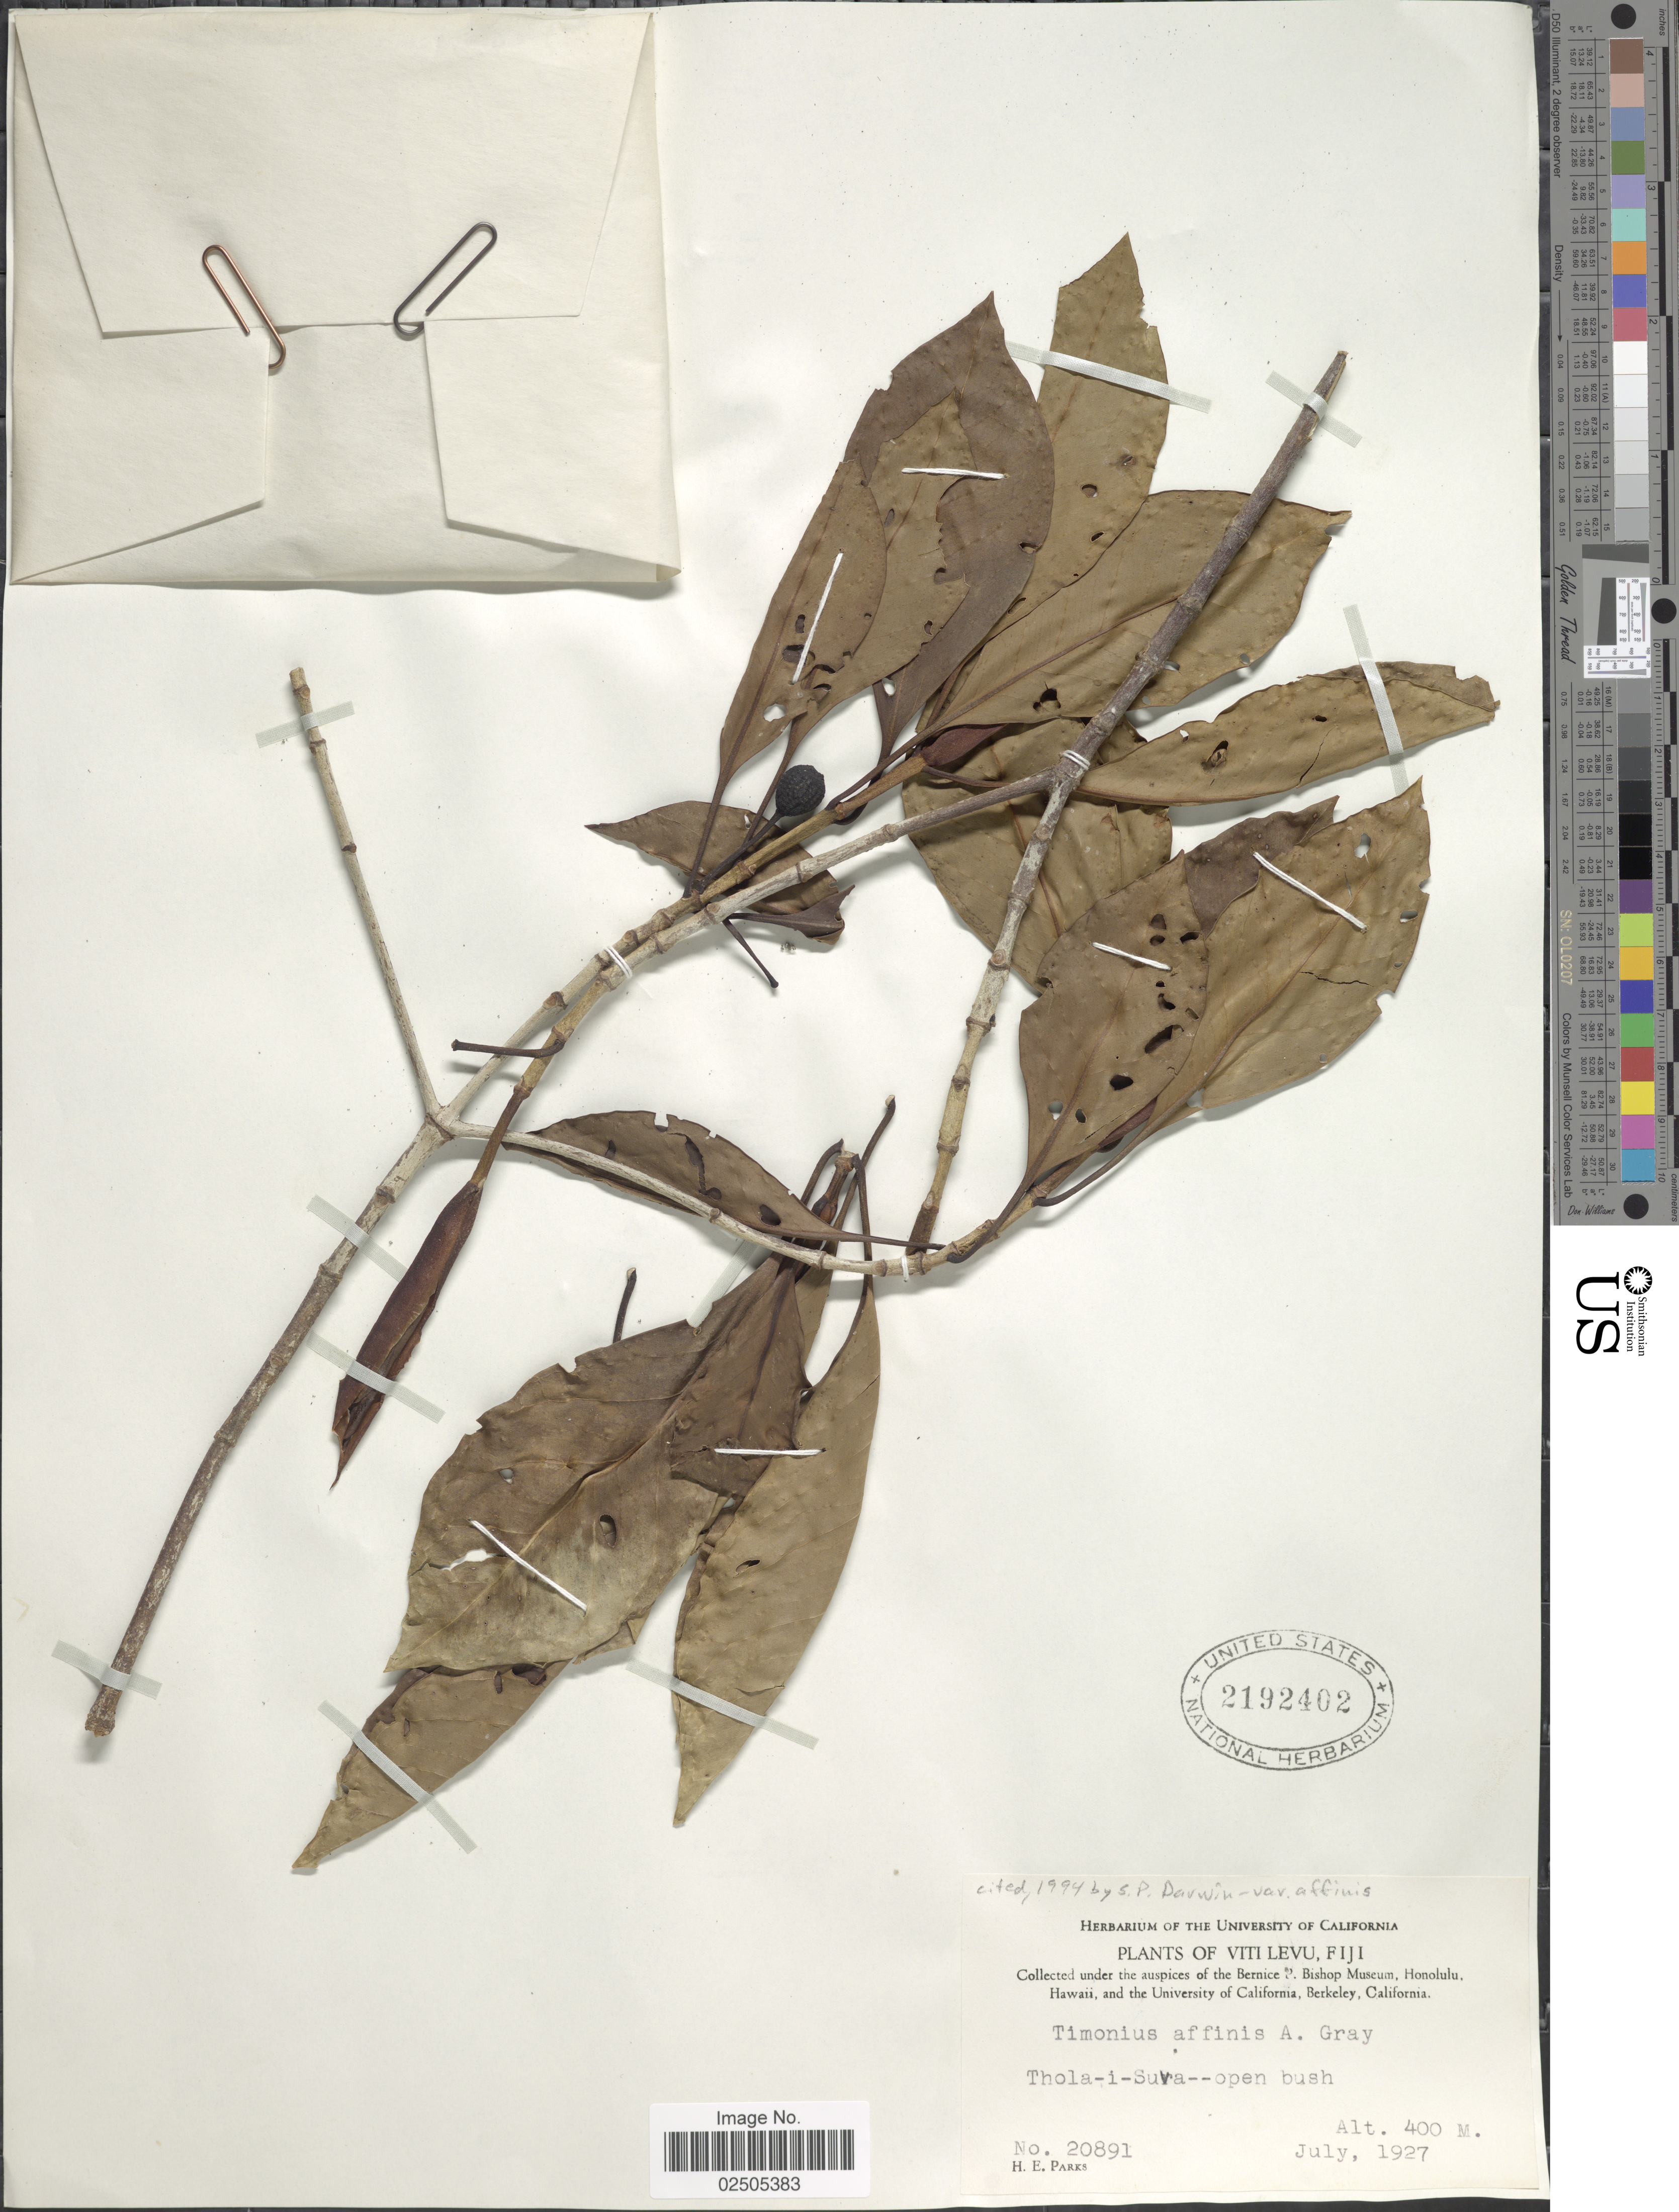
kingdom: Plantae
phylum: Tracheophyta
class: Magnoliopsida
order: Gentianales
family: Rubiaceae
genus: Timonius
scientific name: Timonius affinis var. affinis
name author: A. Gray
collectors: H. E. Parks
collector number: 20891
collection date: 1927-07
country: Fiji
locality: Viti Levu, Thola-i-Suva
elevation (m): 400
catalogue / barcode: US 2192402